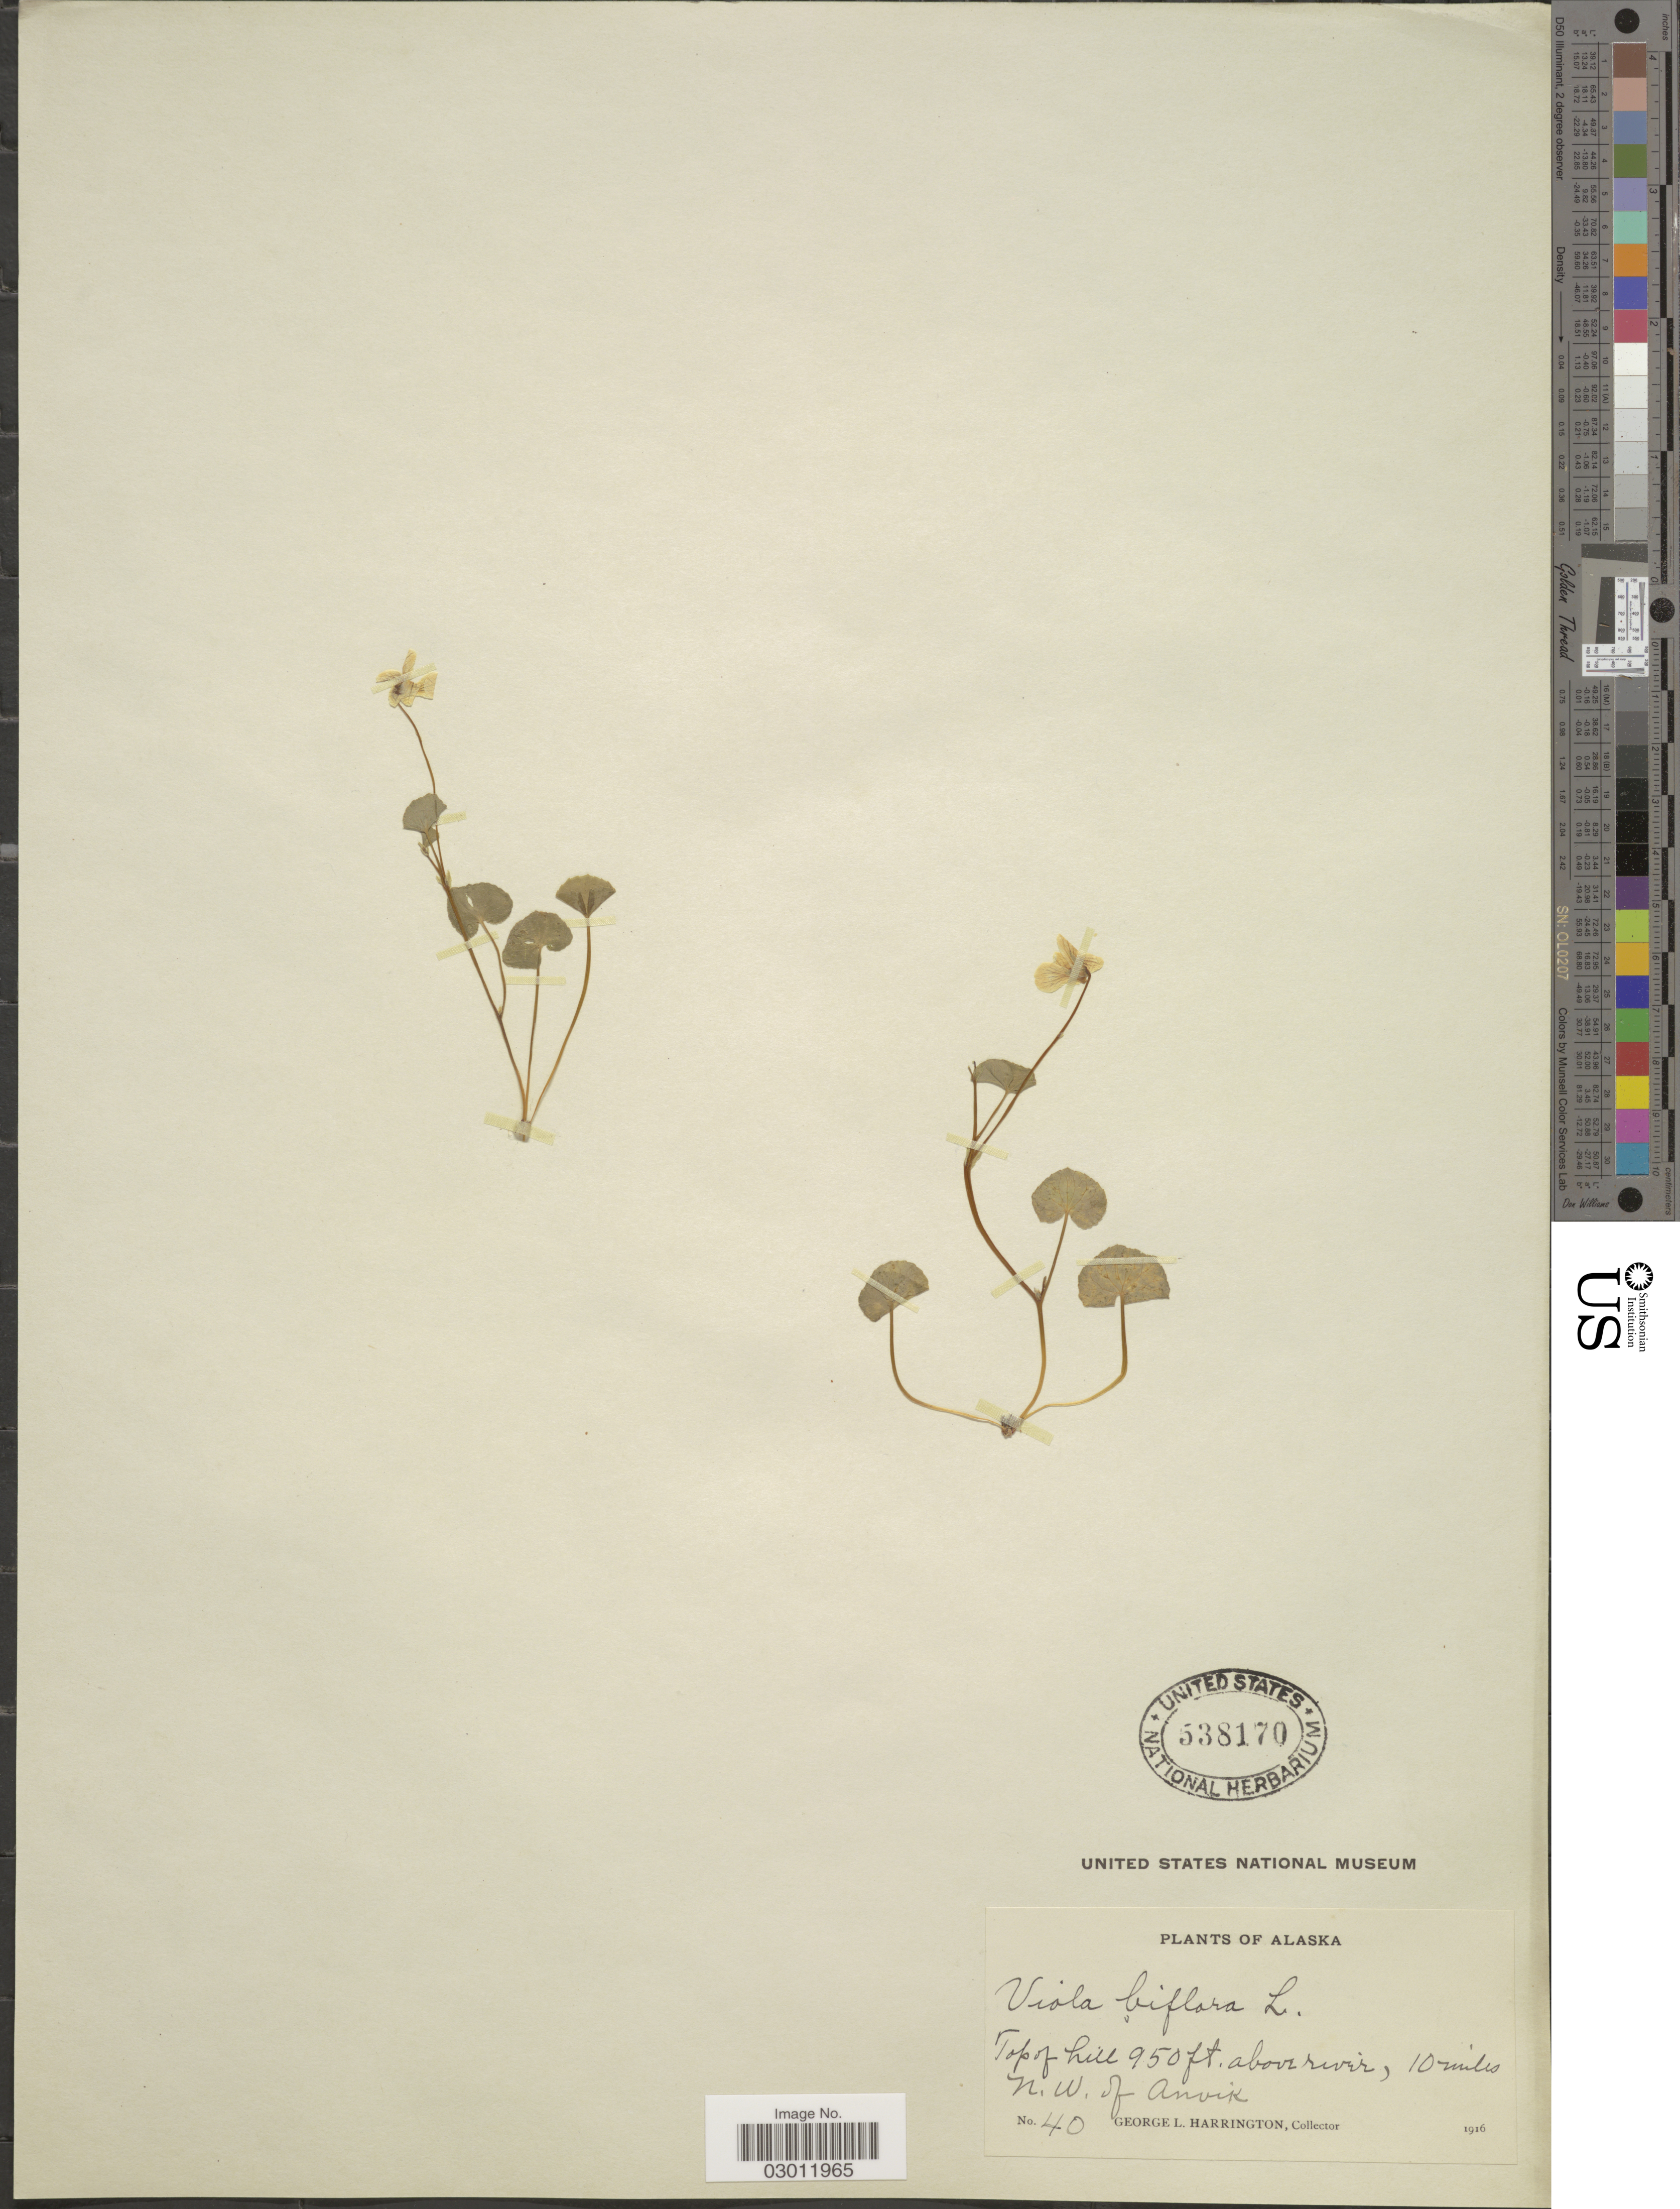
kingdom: Plantae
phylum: Tracheophyta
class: Magnoliopsida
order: Malpighiales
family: Violaceae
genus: Viola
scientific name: Viola biflora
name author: L.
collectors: G. Harrington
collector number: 40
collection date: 1916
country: United States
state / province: Alaska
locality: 10 miles N.W. of Anvik.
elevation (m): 290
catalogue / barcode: US 538170